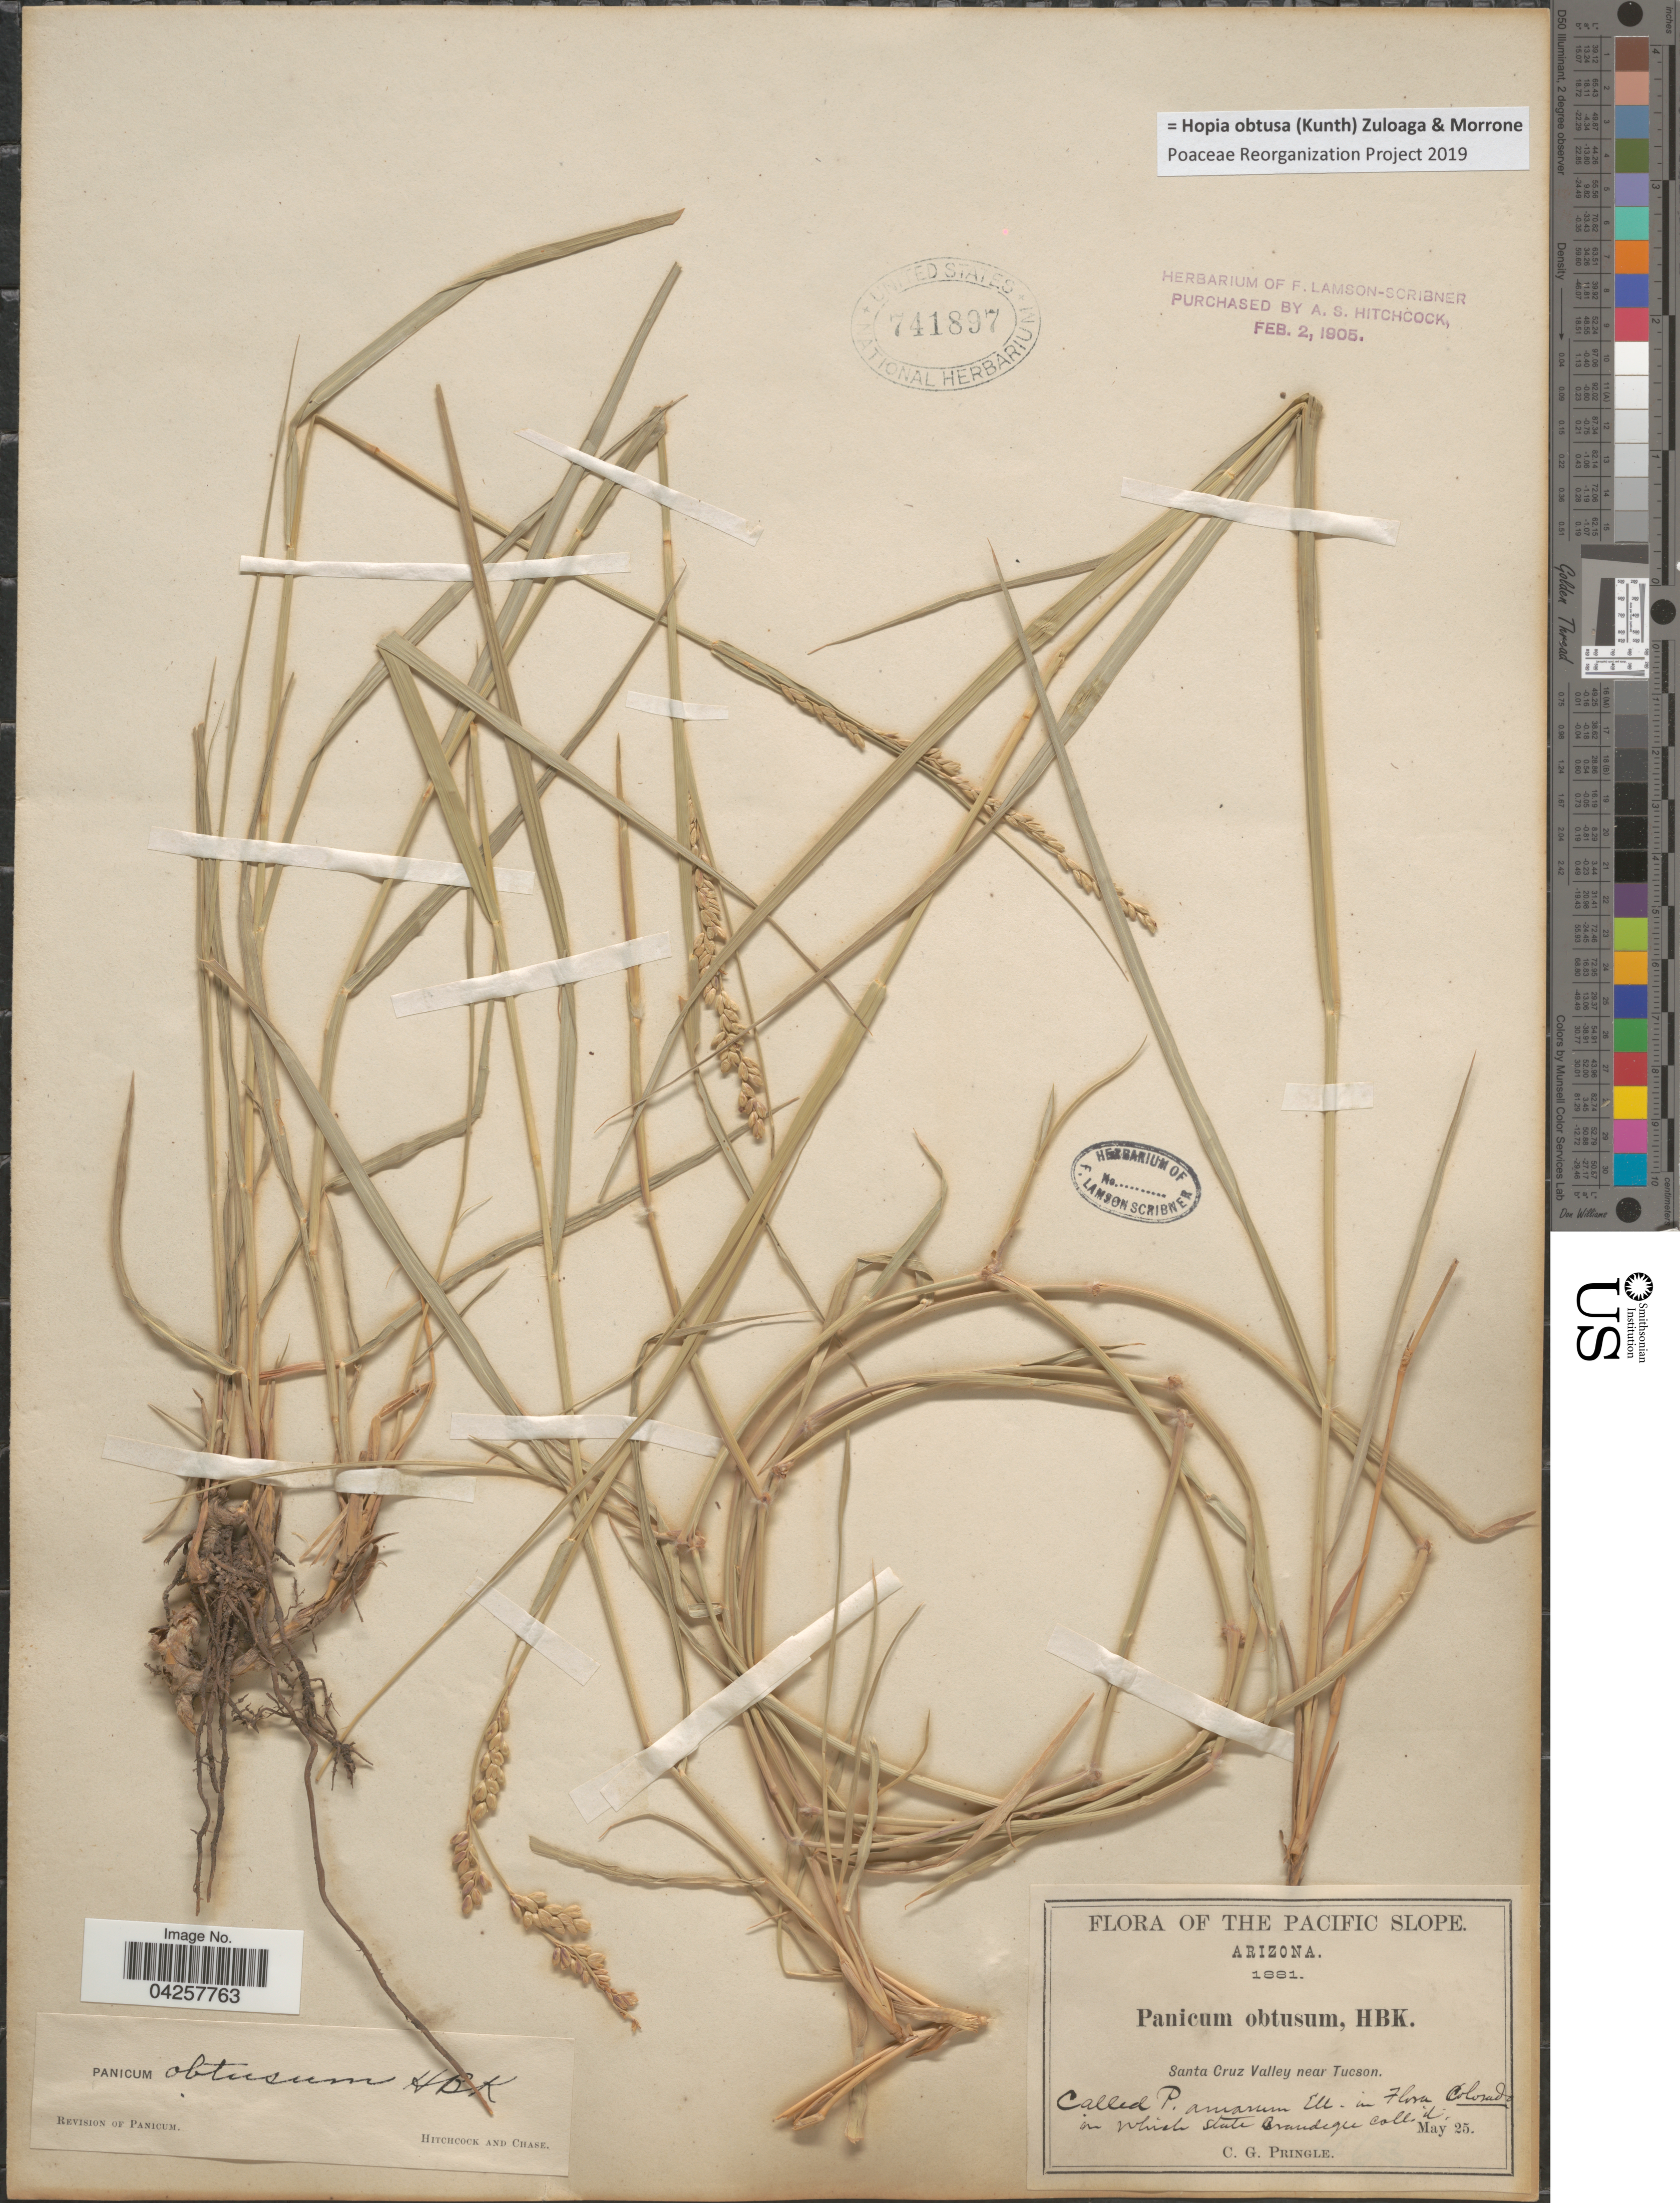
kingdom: Plantae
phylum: Tracheophyta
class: Liliopsida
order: Poales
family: Poaceae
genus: Hopia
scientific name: Hopia obtusa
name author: (Kunth) Zuloaga & Morrone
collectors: C. G. Pringle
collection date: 1881-05-25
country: United States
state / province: Arizona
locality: Pacific Slope. Santa Cruz Valley near Tucson.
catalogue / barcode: US 741897